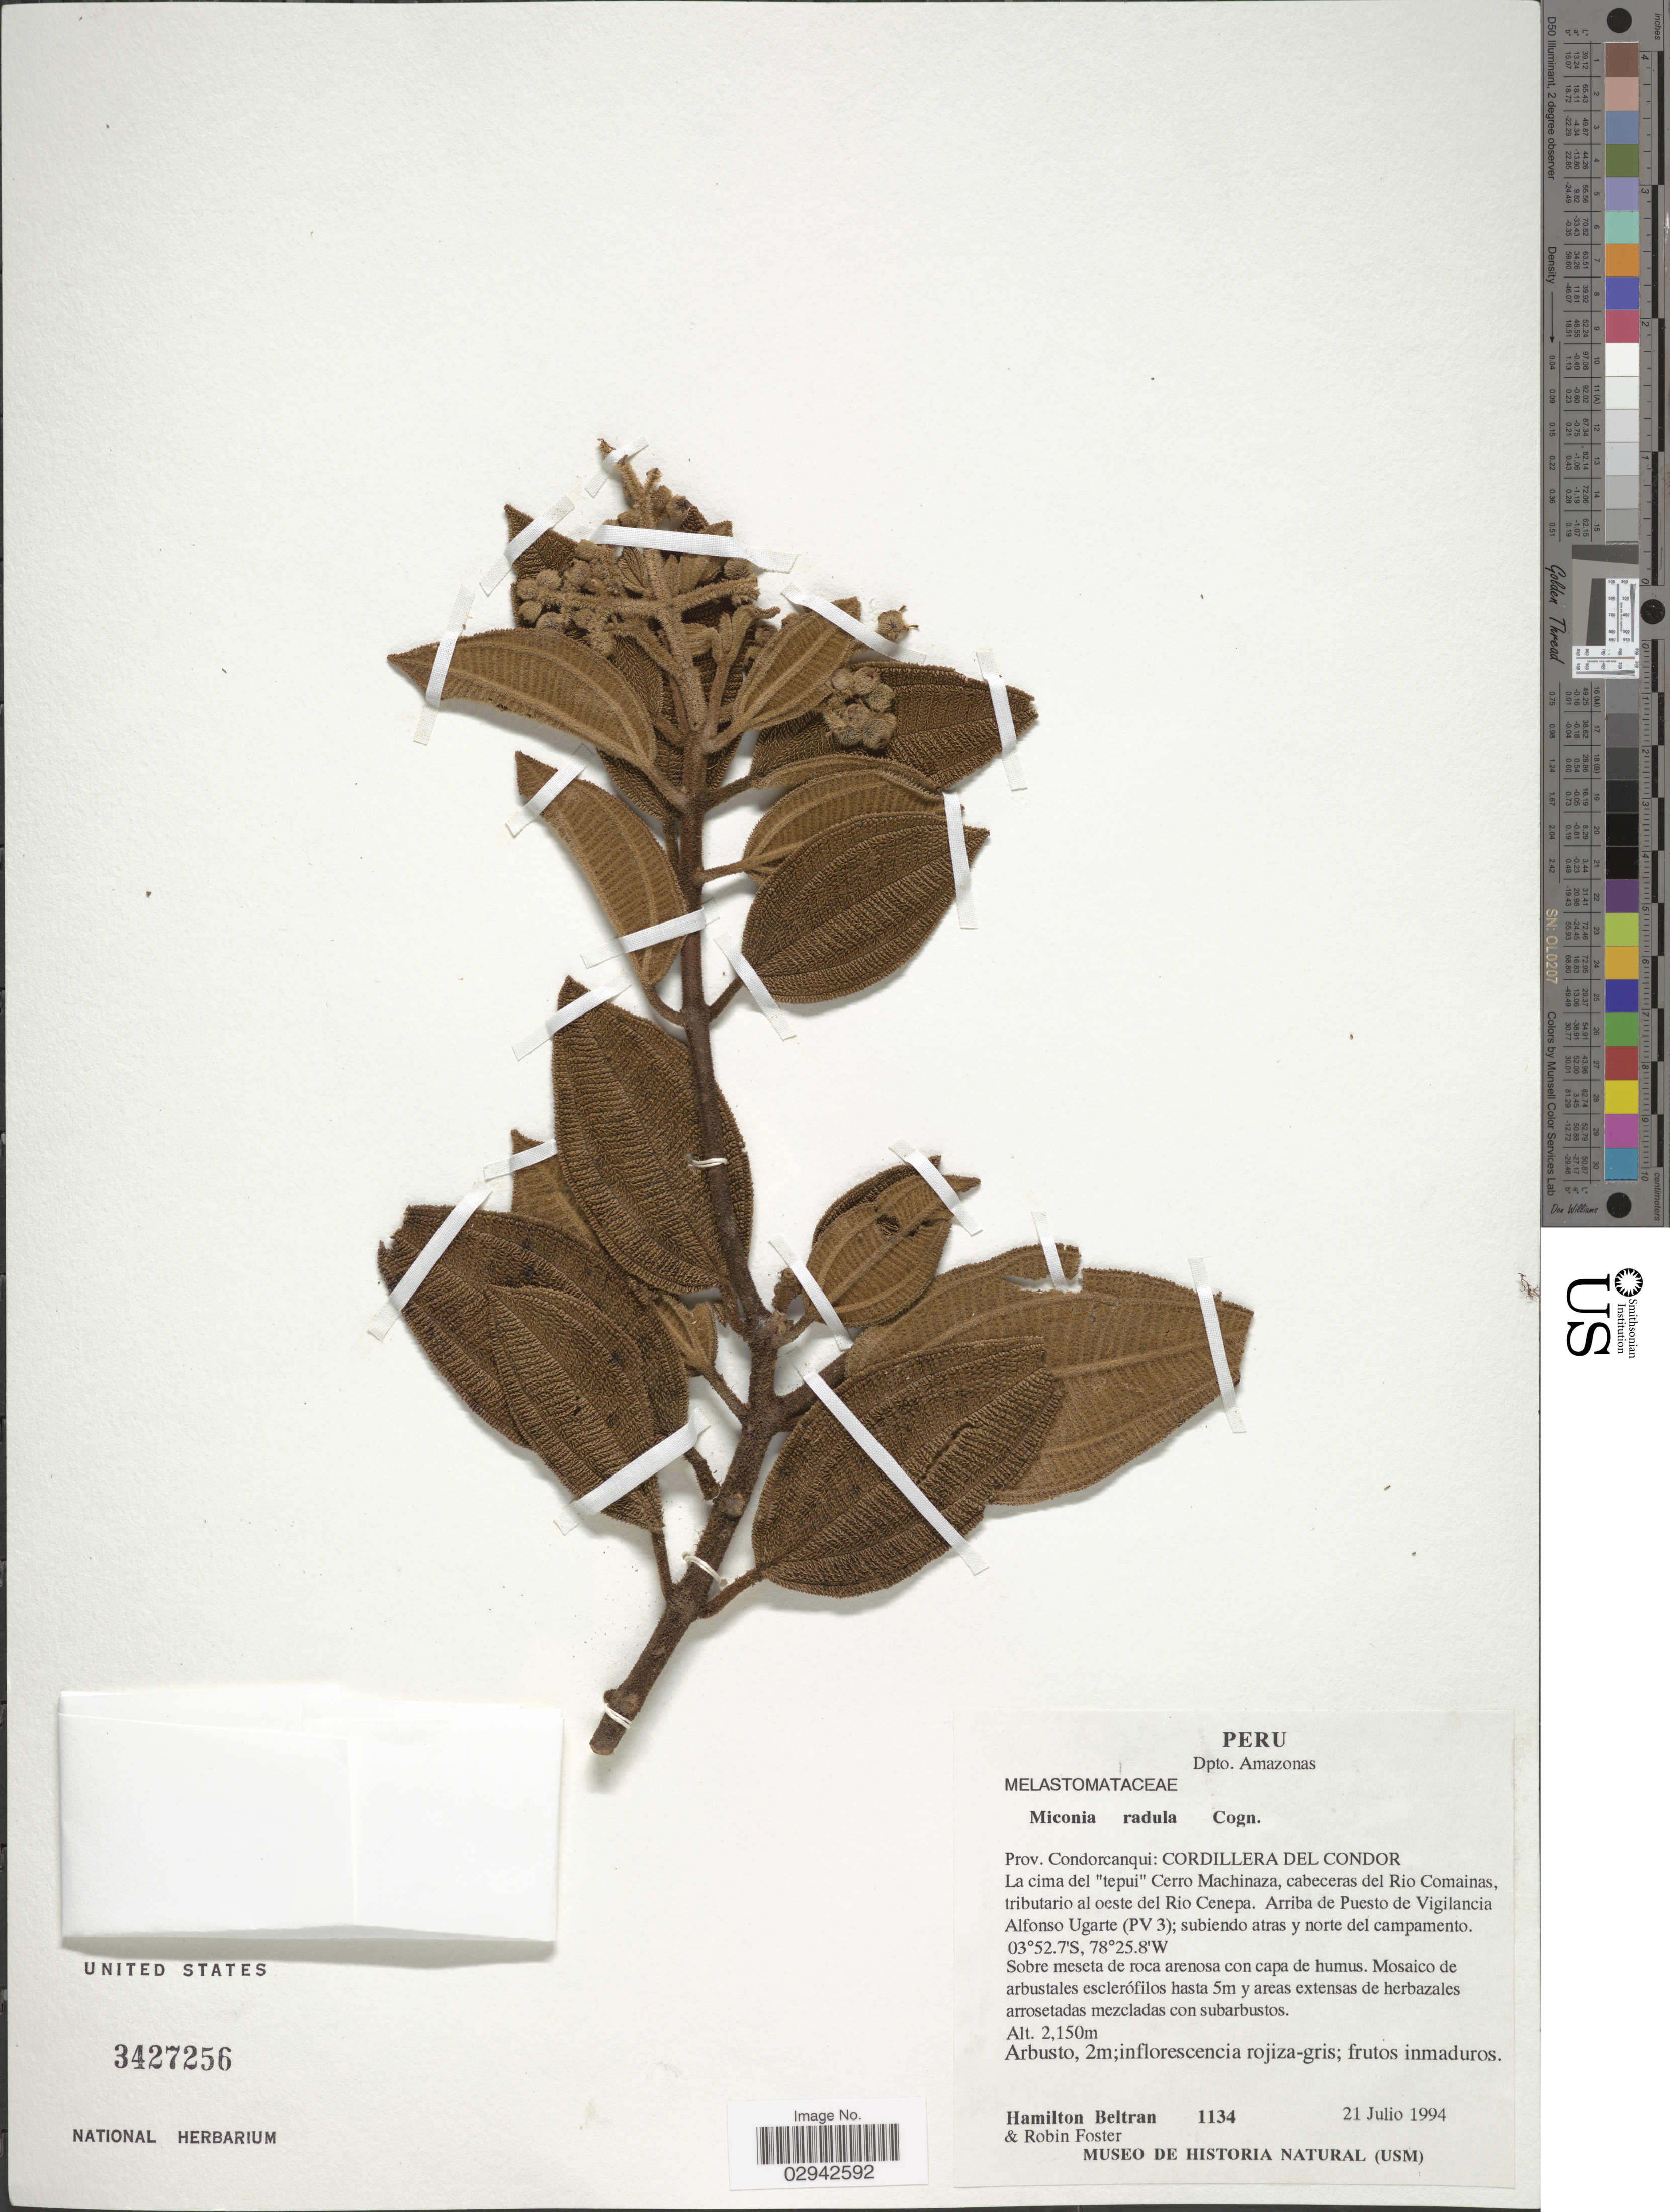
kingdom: Plantae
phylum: Tracheophyta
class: Magnoliopsida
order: Myrtales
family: Melastomataceae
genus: Miconia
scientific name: Miconia radulifolia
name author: (Benth.) Naudin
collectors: H. Beltran & R. B. Foster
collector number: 1134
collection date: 1994-07-21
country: Peru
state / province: Amazonas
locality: Dpto. Amazonas, Prov. Condorcanqui: Cordillera Del Condor, La cima del "tepui"Cerro Machinaza, cabeceras del Rio Comainas, tributario al oeste del Rio Cenepa, Arriba de Puesto de Vigilancia Alfonso Ugarte (PV 3); subiendo atras y norte del campamento.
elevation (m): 2150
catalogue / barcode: US 3427256